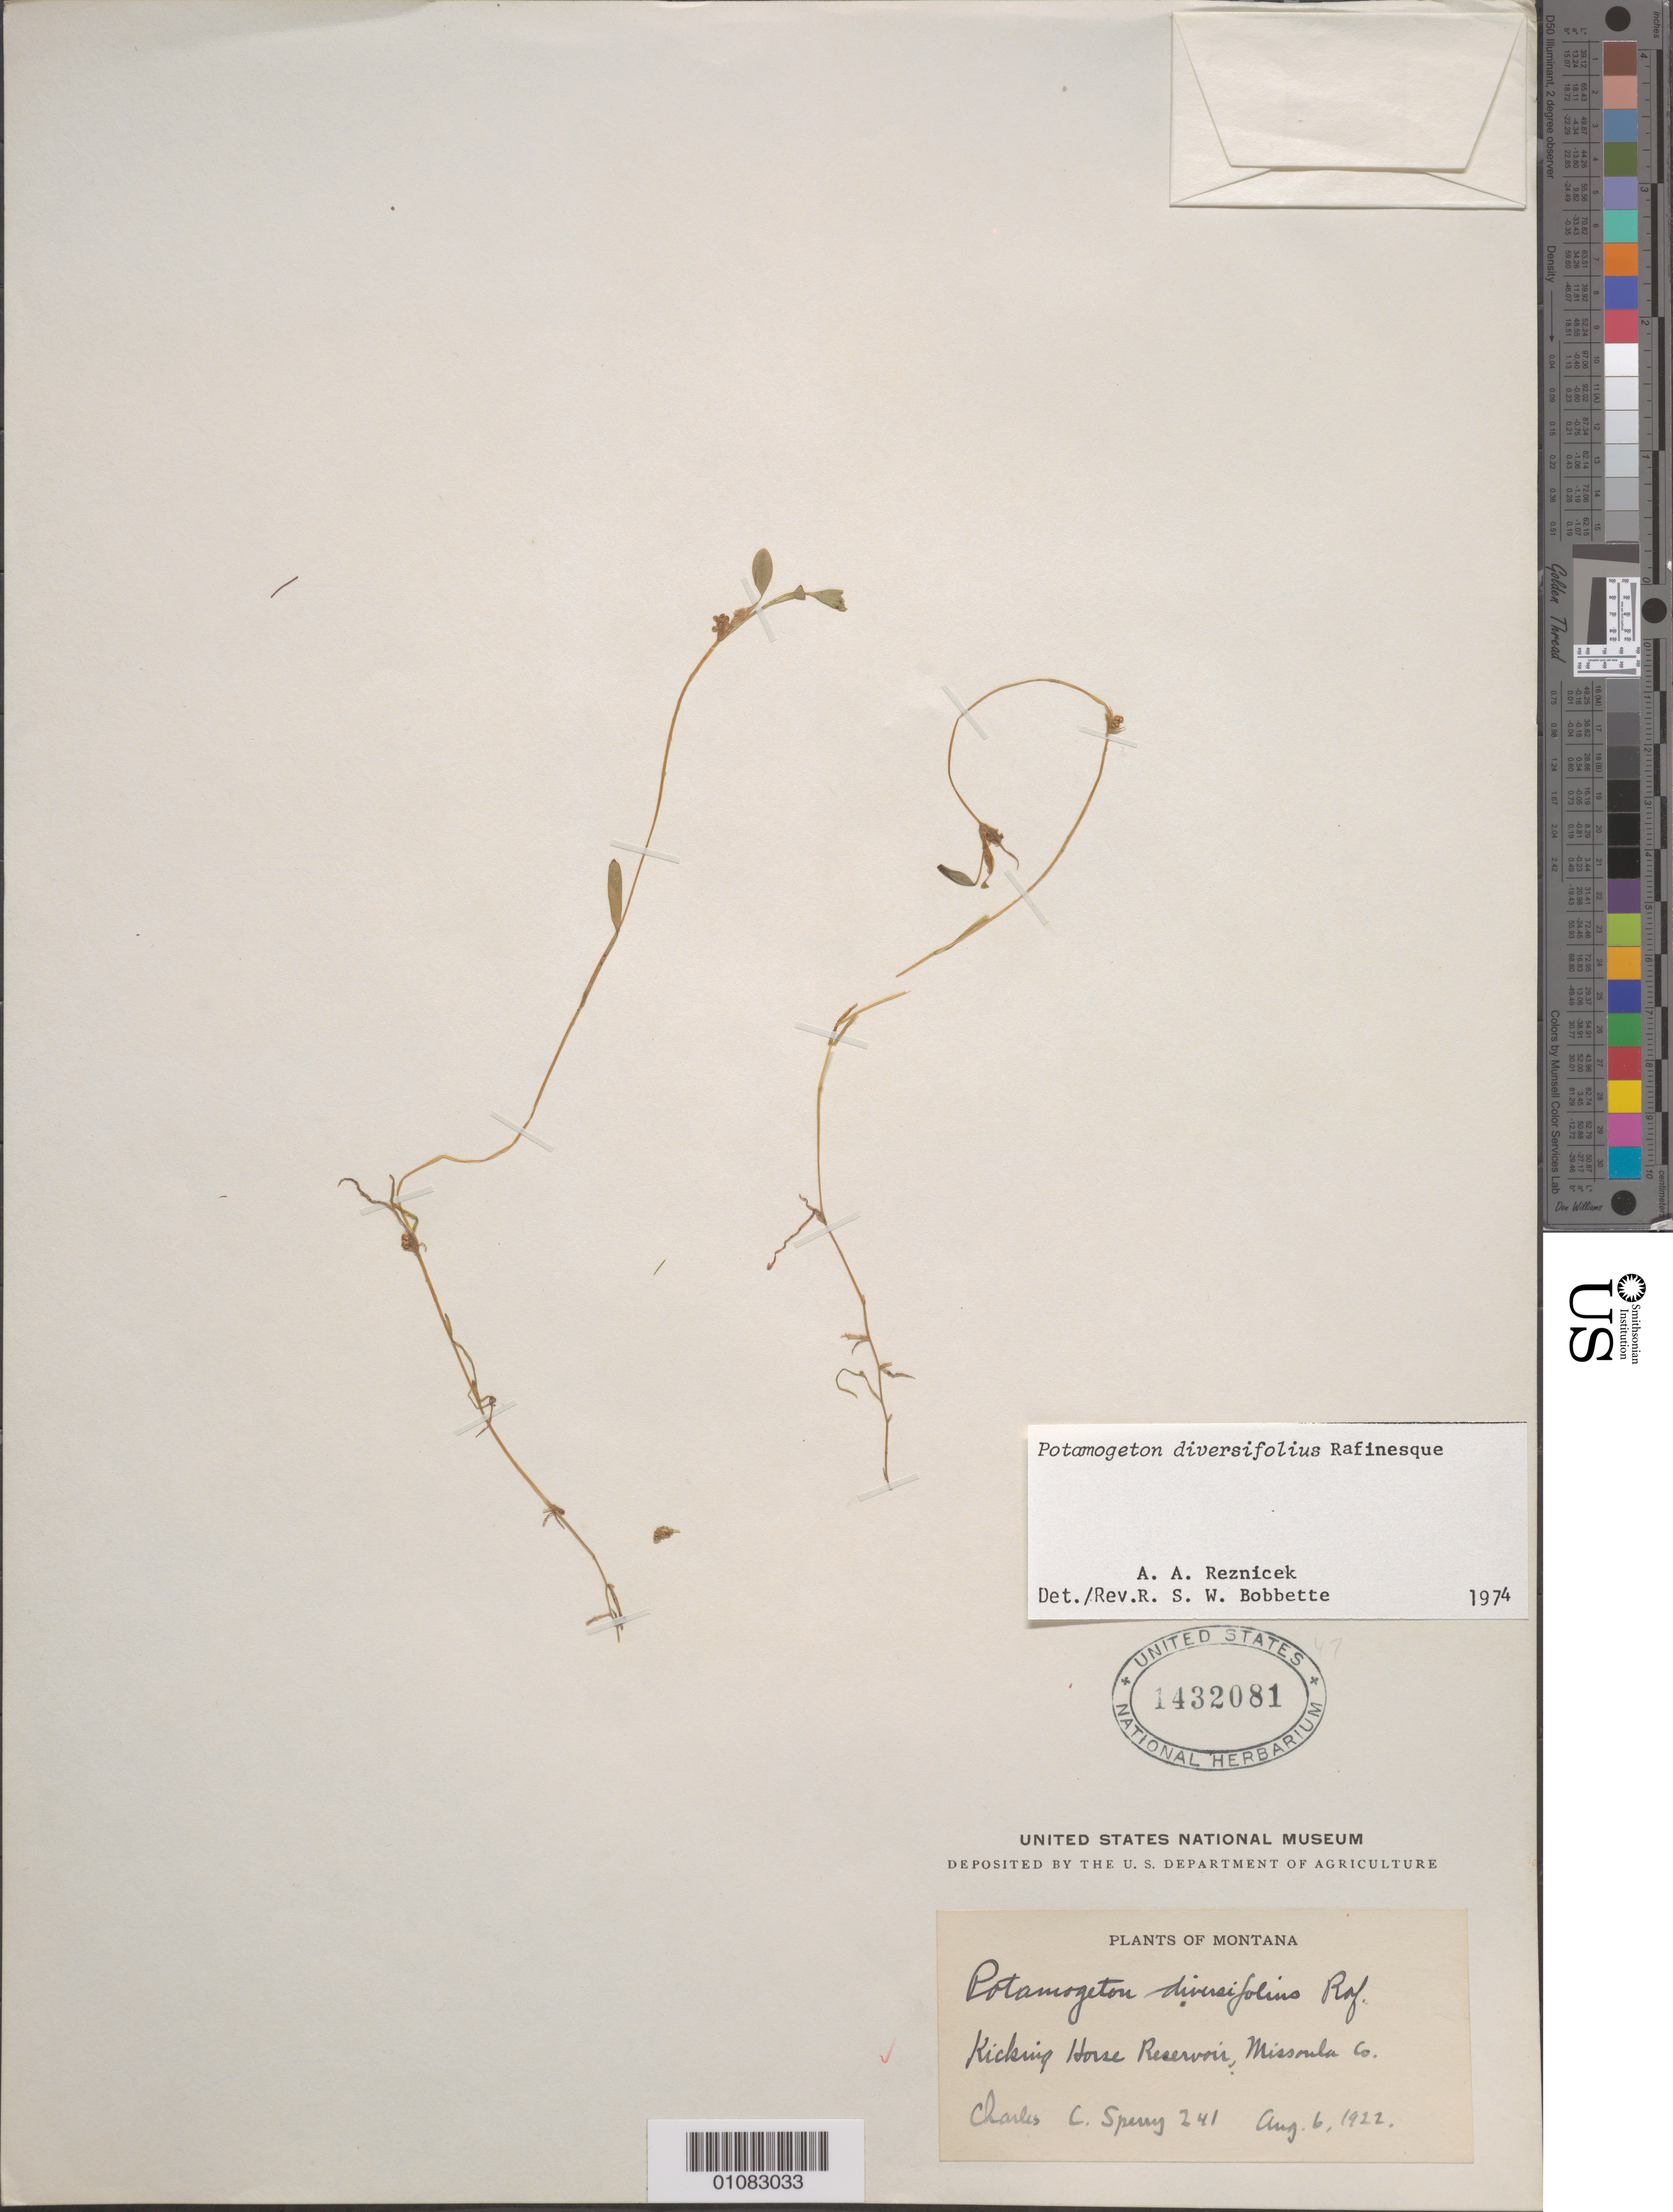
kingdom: Plantae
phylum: Tracheophyta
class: Liliopsida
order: Alismatales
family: Potamogetonaceae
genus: Potamogeton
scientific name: Potamogeton diversifolius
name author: Raf.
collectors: C. C. Sperry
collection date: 1922-08-06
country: United States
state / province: Montana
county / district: Missoula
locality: Kicking Horse Reservoir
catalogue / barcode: US 1432081